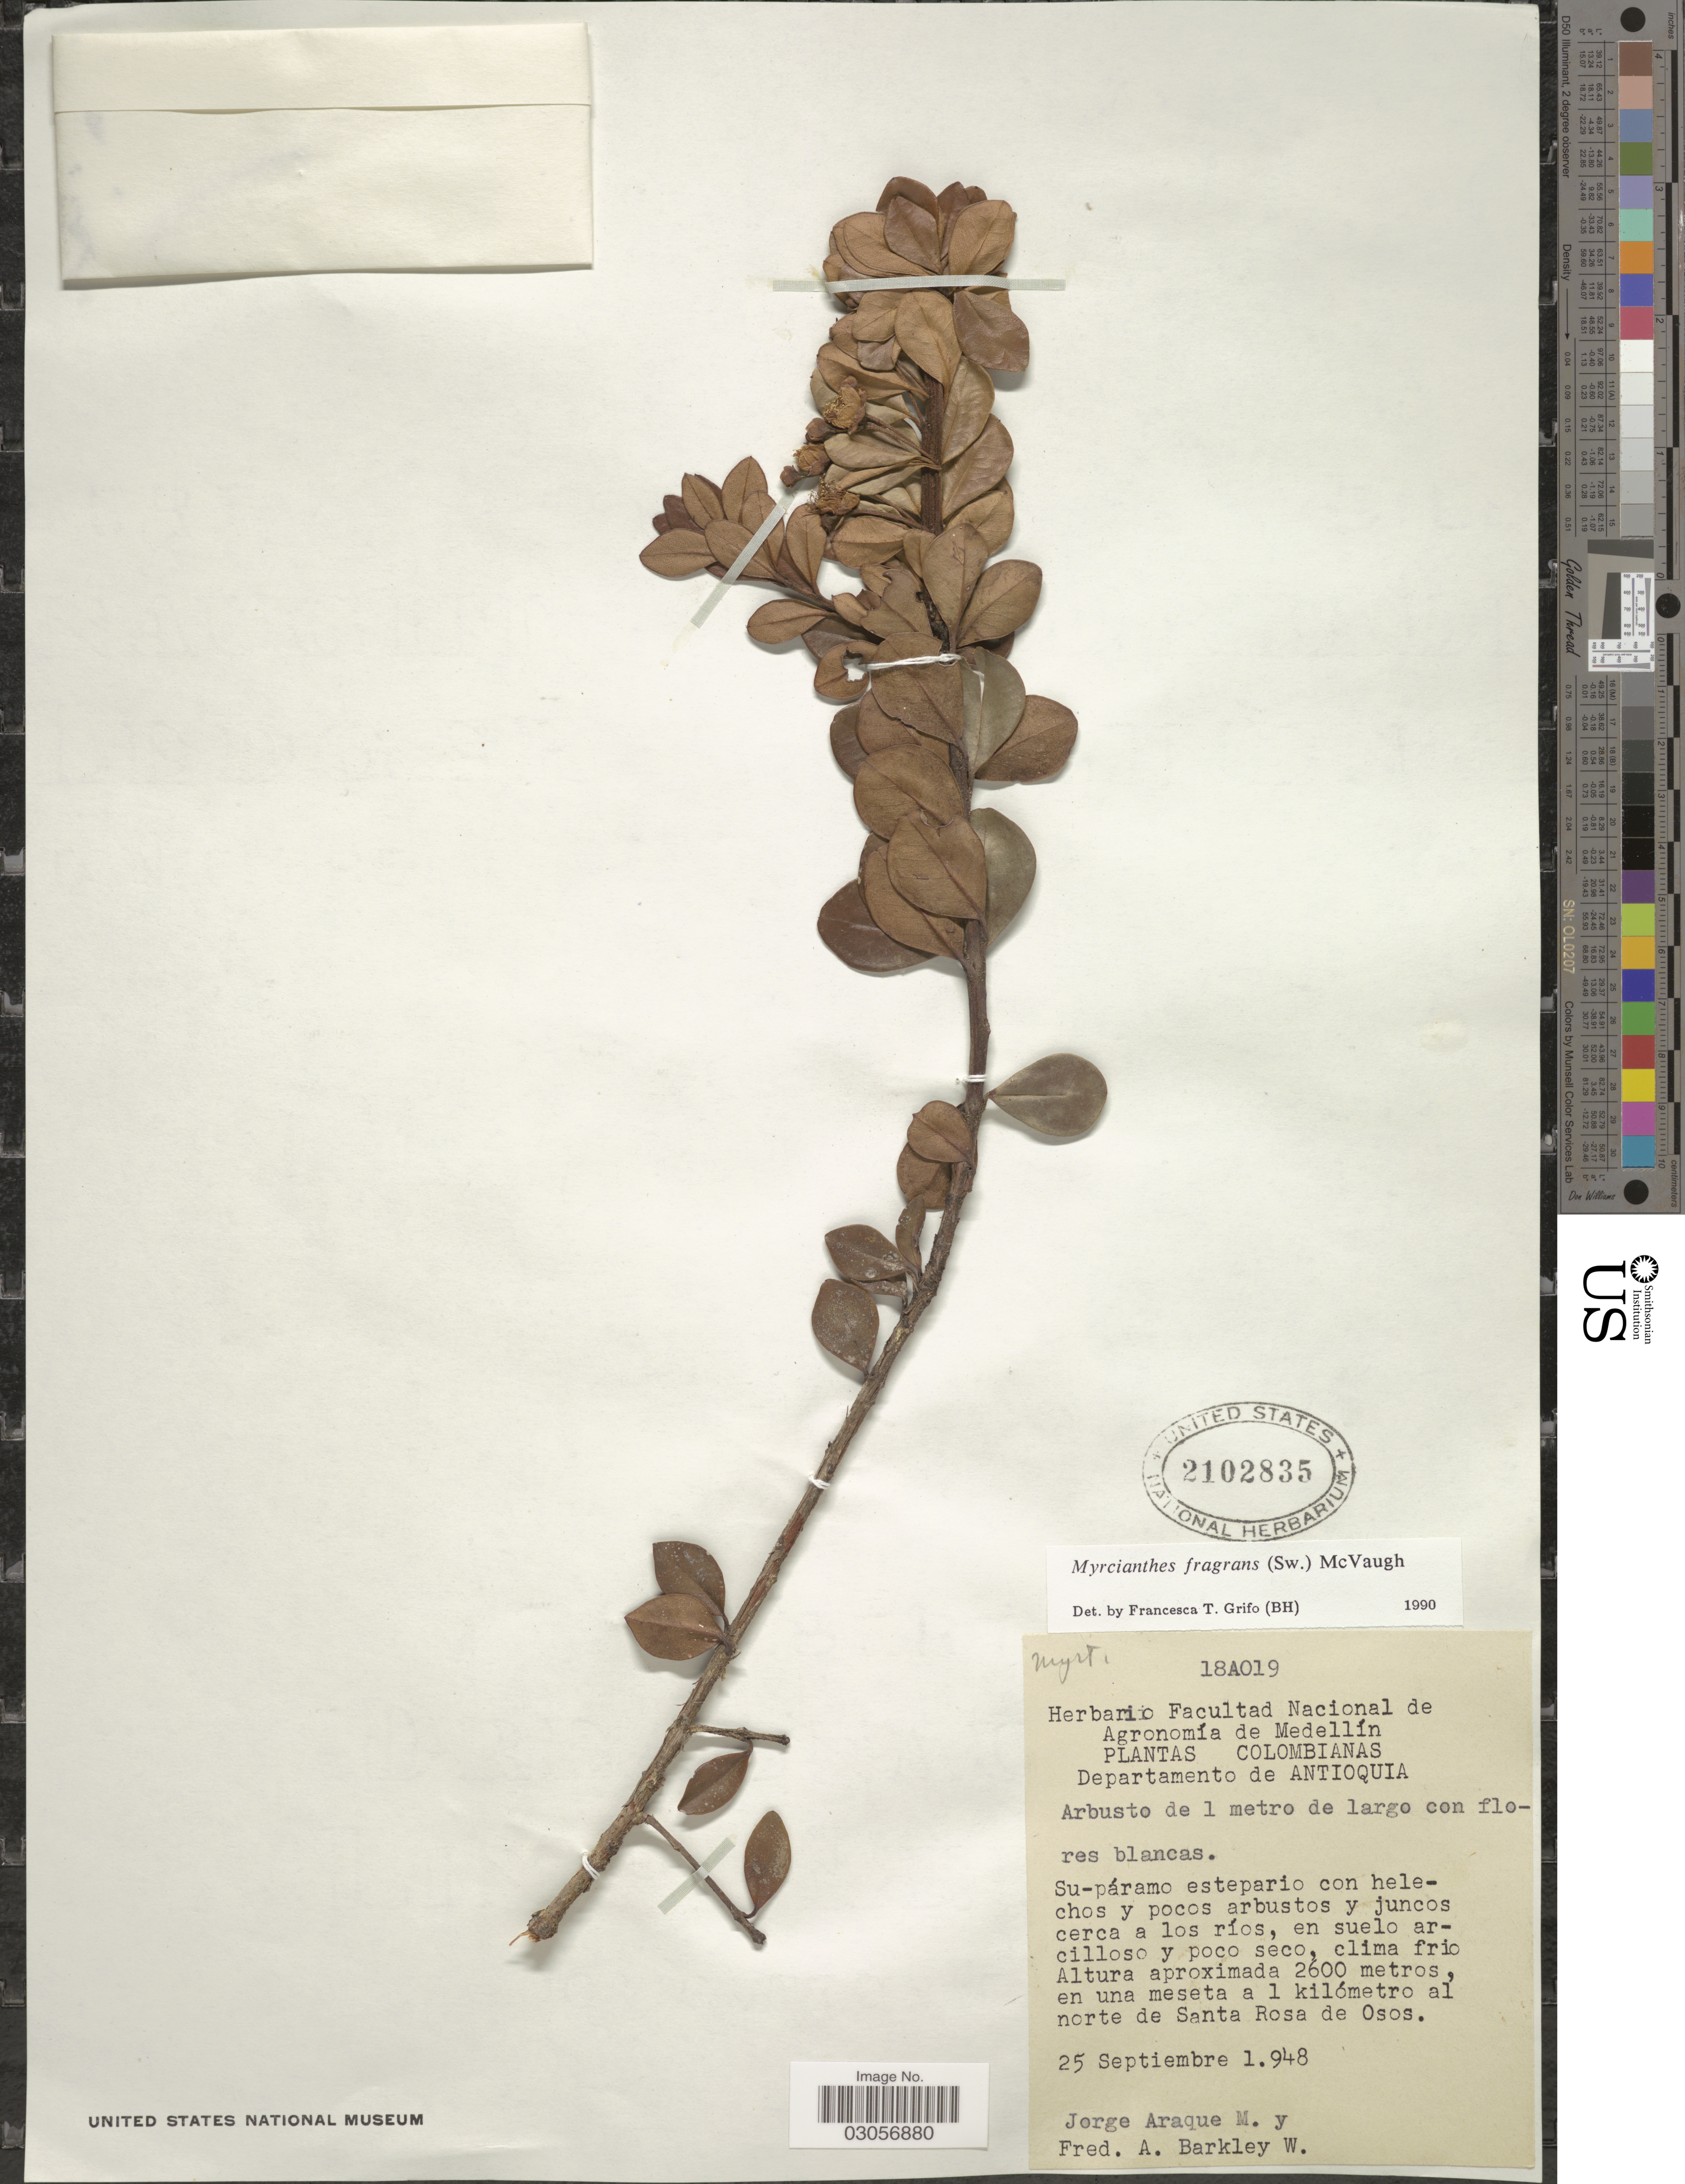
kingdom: Plantae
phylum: Tracheophyta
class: Magnoliopsida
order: Myrtales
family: Myrtaceae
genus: Myrcianthes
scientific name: Myrcianthes fragrans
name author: (Sw.) McVaugh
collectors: J. Araque Molina & F. Barkley W.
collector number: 18A019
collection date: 1948-09-25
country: Colombia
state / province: Antioquia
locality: Departamento de Antioquia, en una meseta a 1 kilómetro al norte de Santa Rosa de Osos.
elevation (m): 2600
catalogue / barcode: US 2102835